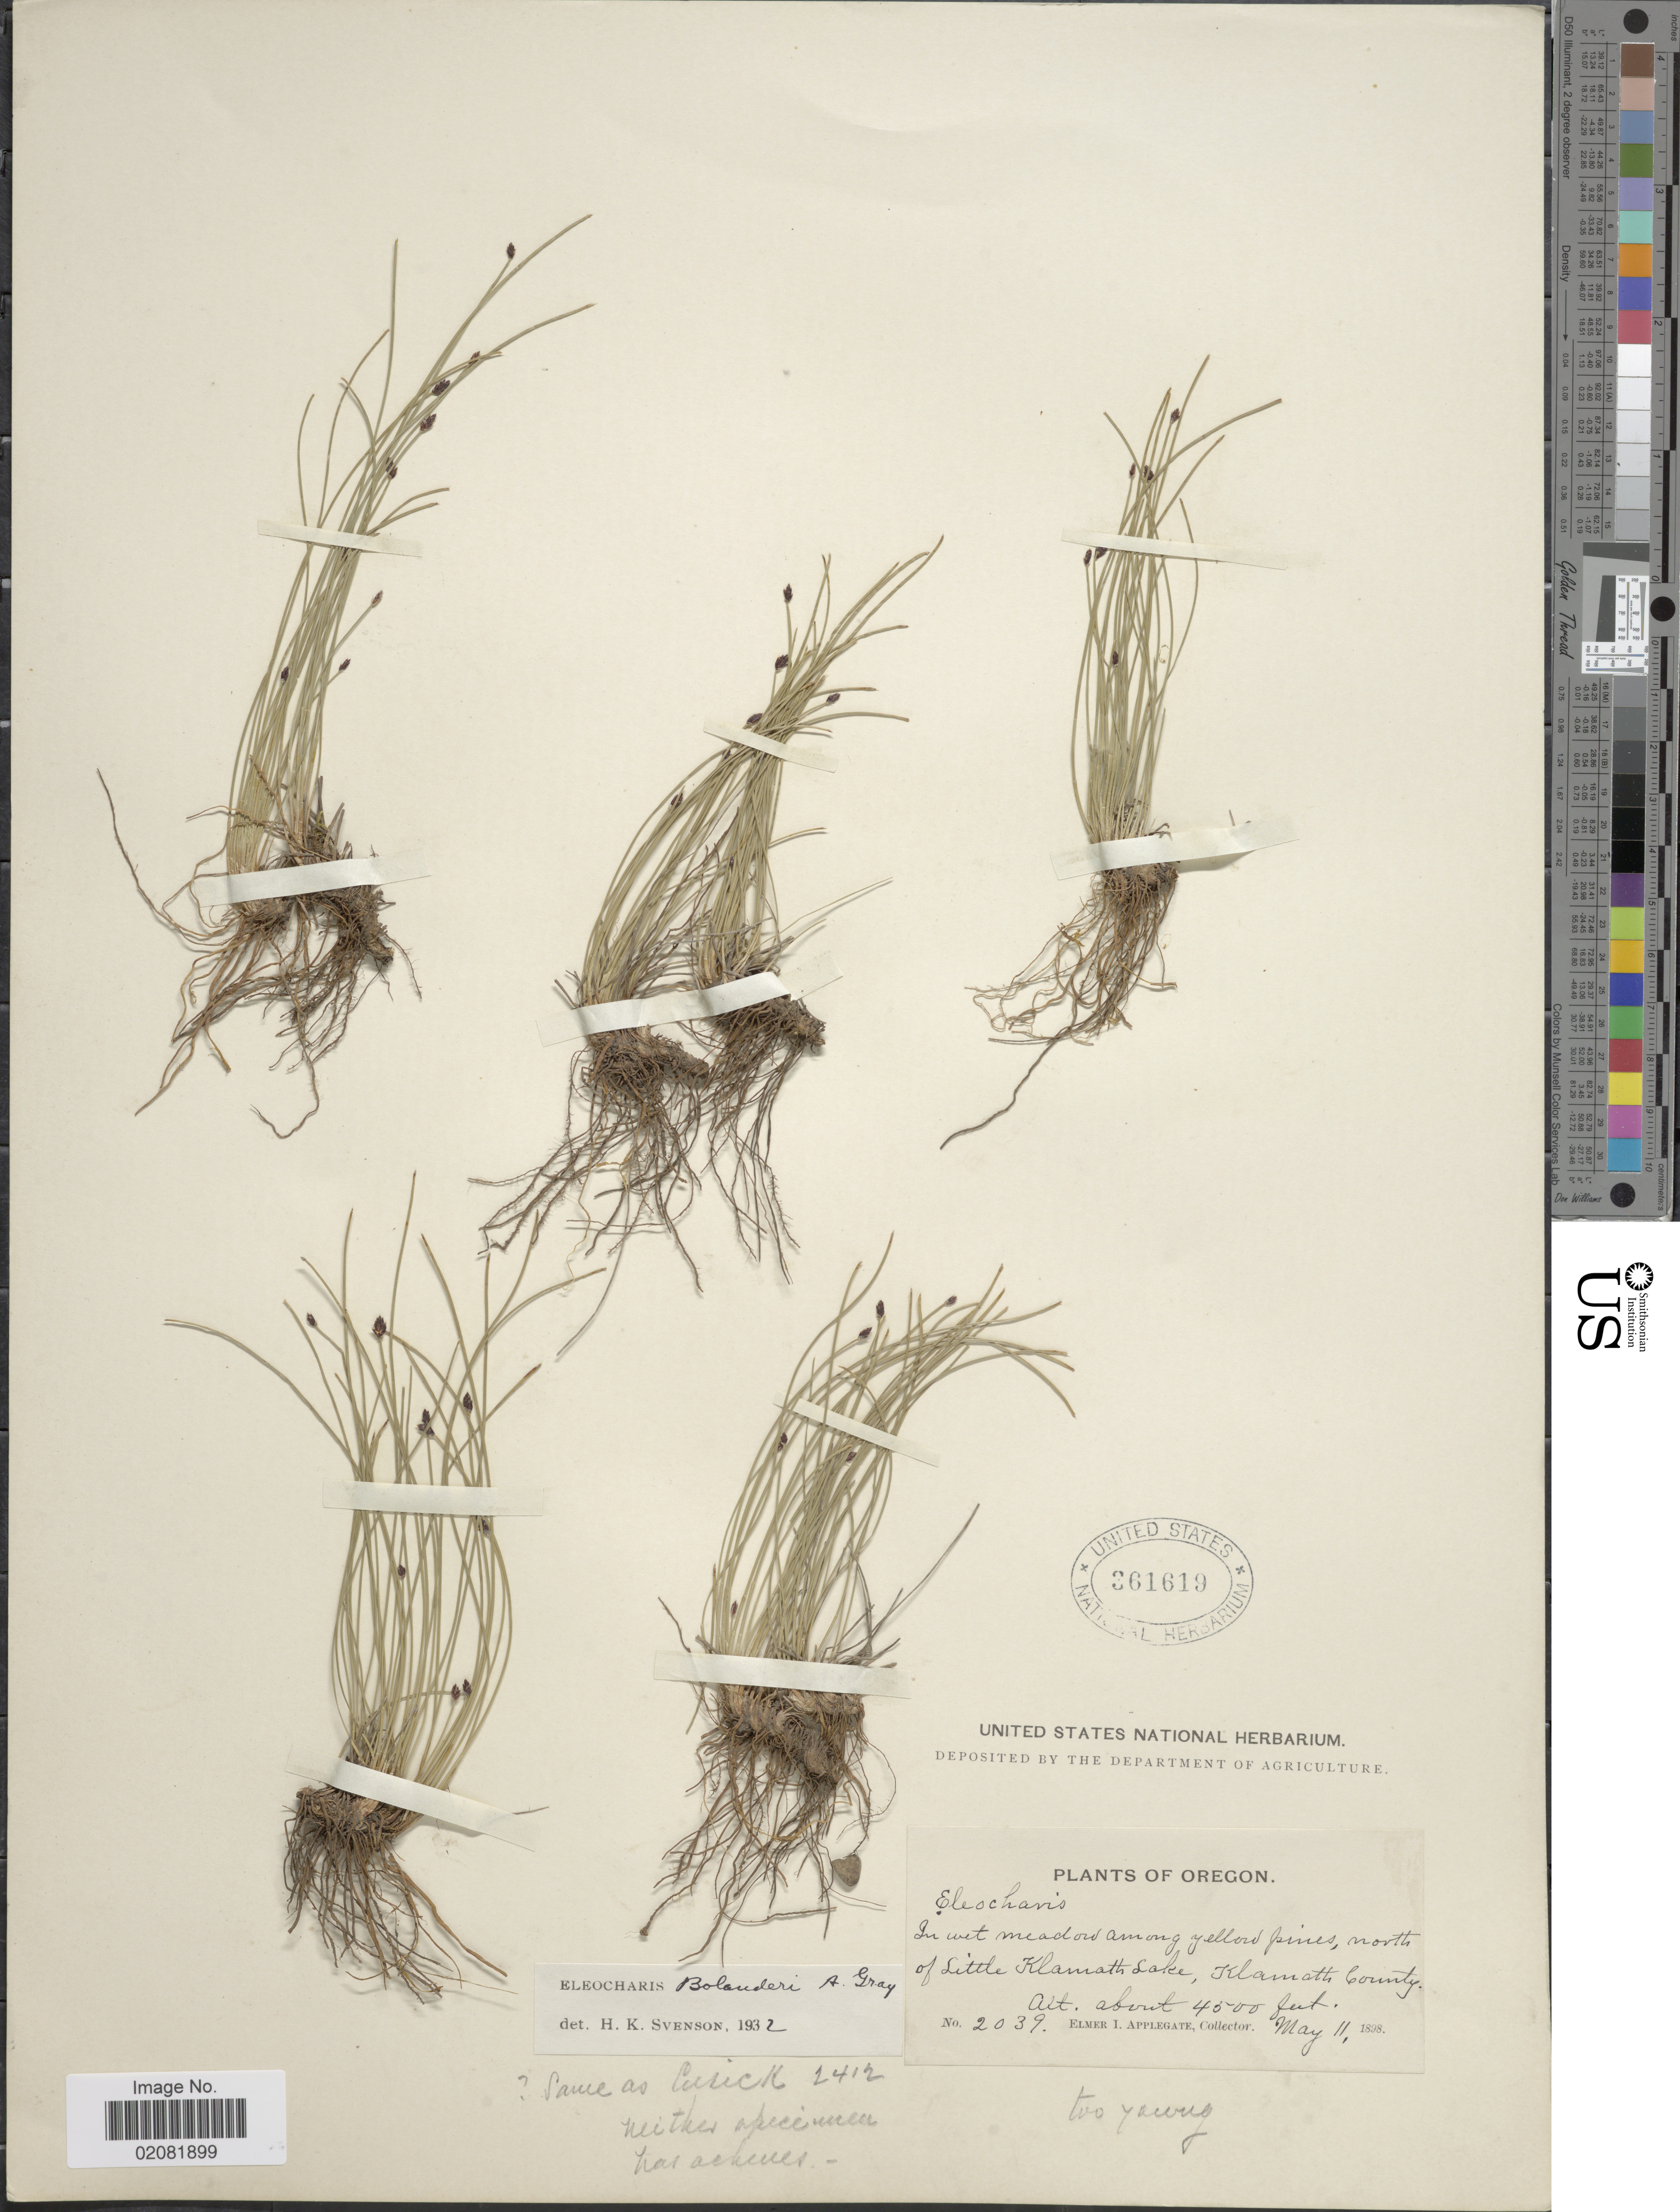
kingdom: Plantae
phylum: Tracheophyta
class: Liliopsida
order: Poales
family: Cyperaceae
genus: Eleocharis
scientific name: Eleocharis bolanderi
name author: A. Gray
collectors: E. I. Applegate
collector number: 2039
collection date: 1898-05-11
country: United States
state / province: Oregon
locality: North of Little Klamath Lake, Klamath County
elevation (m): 1372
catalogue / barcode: US 361619